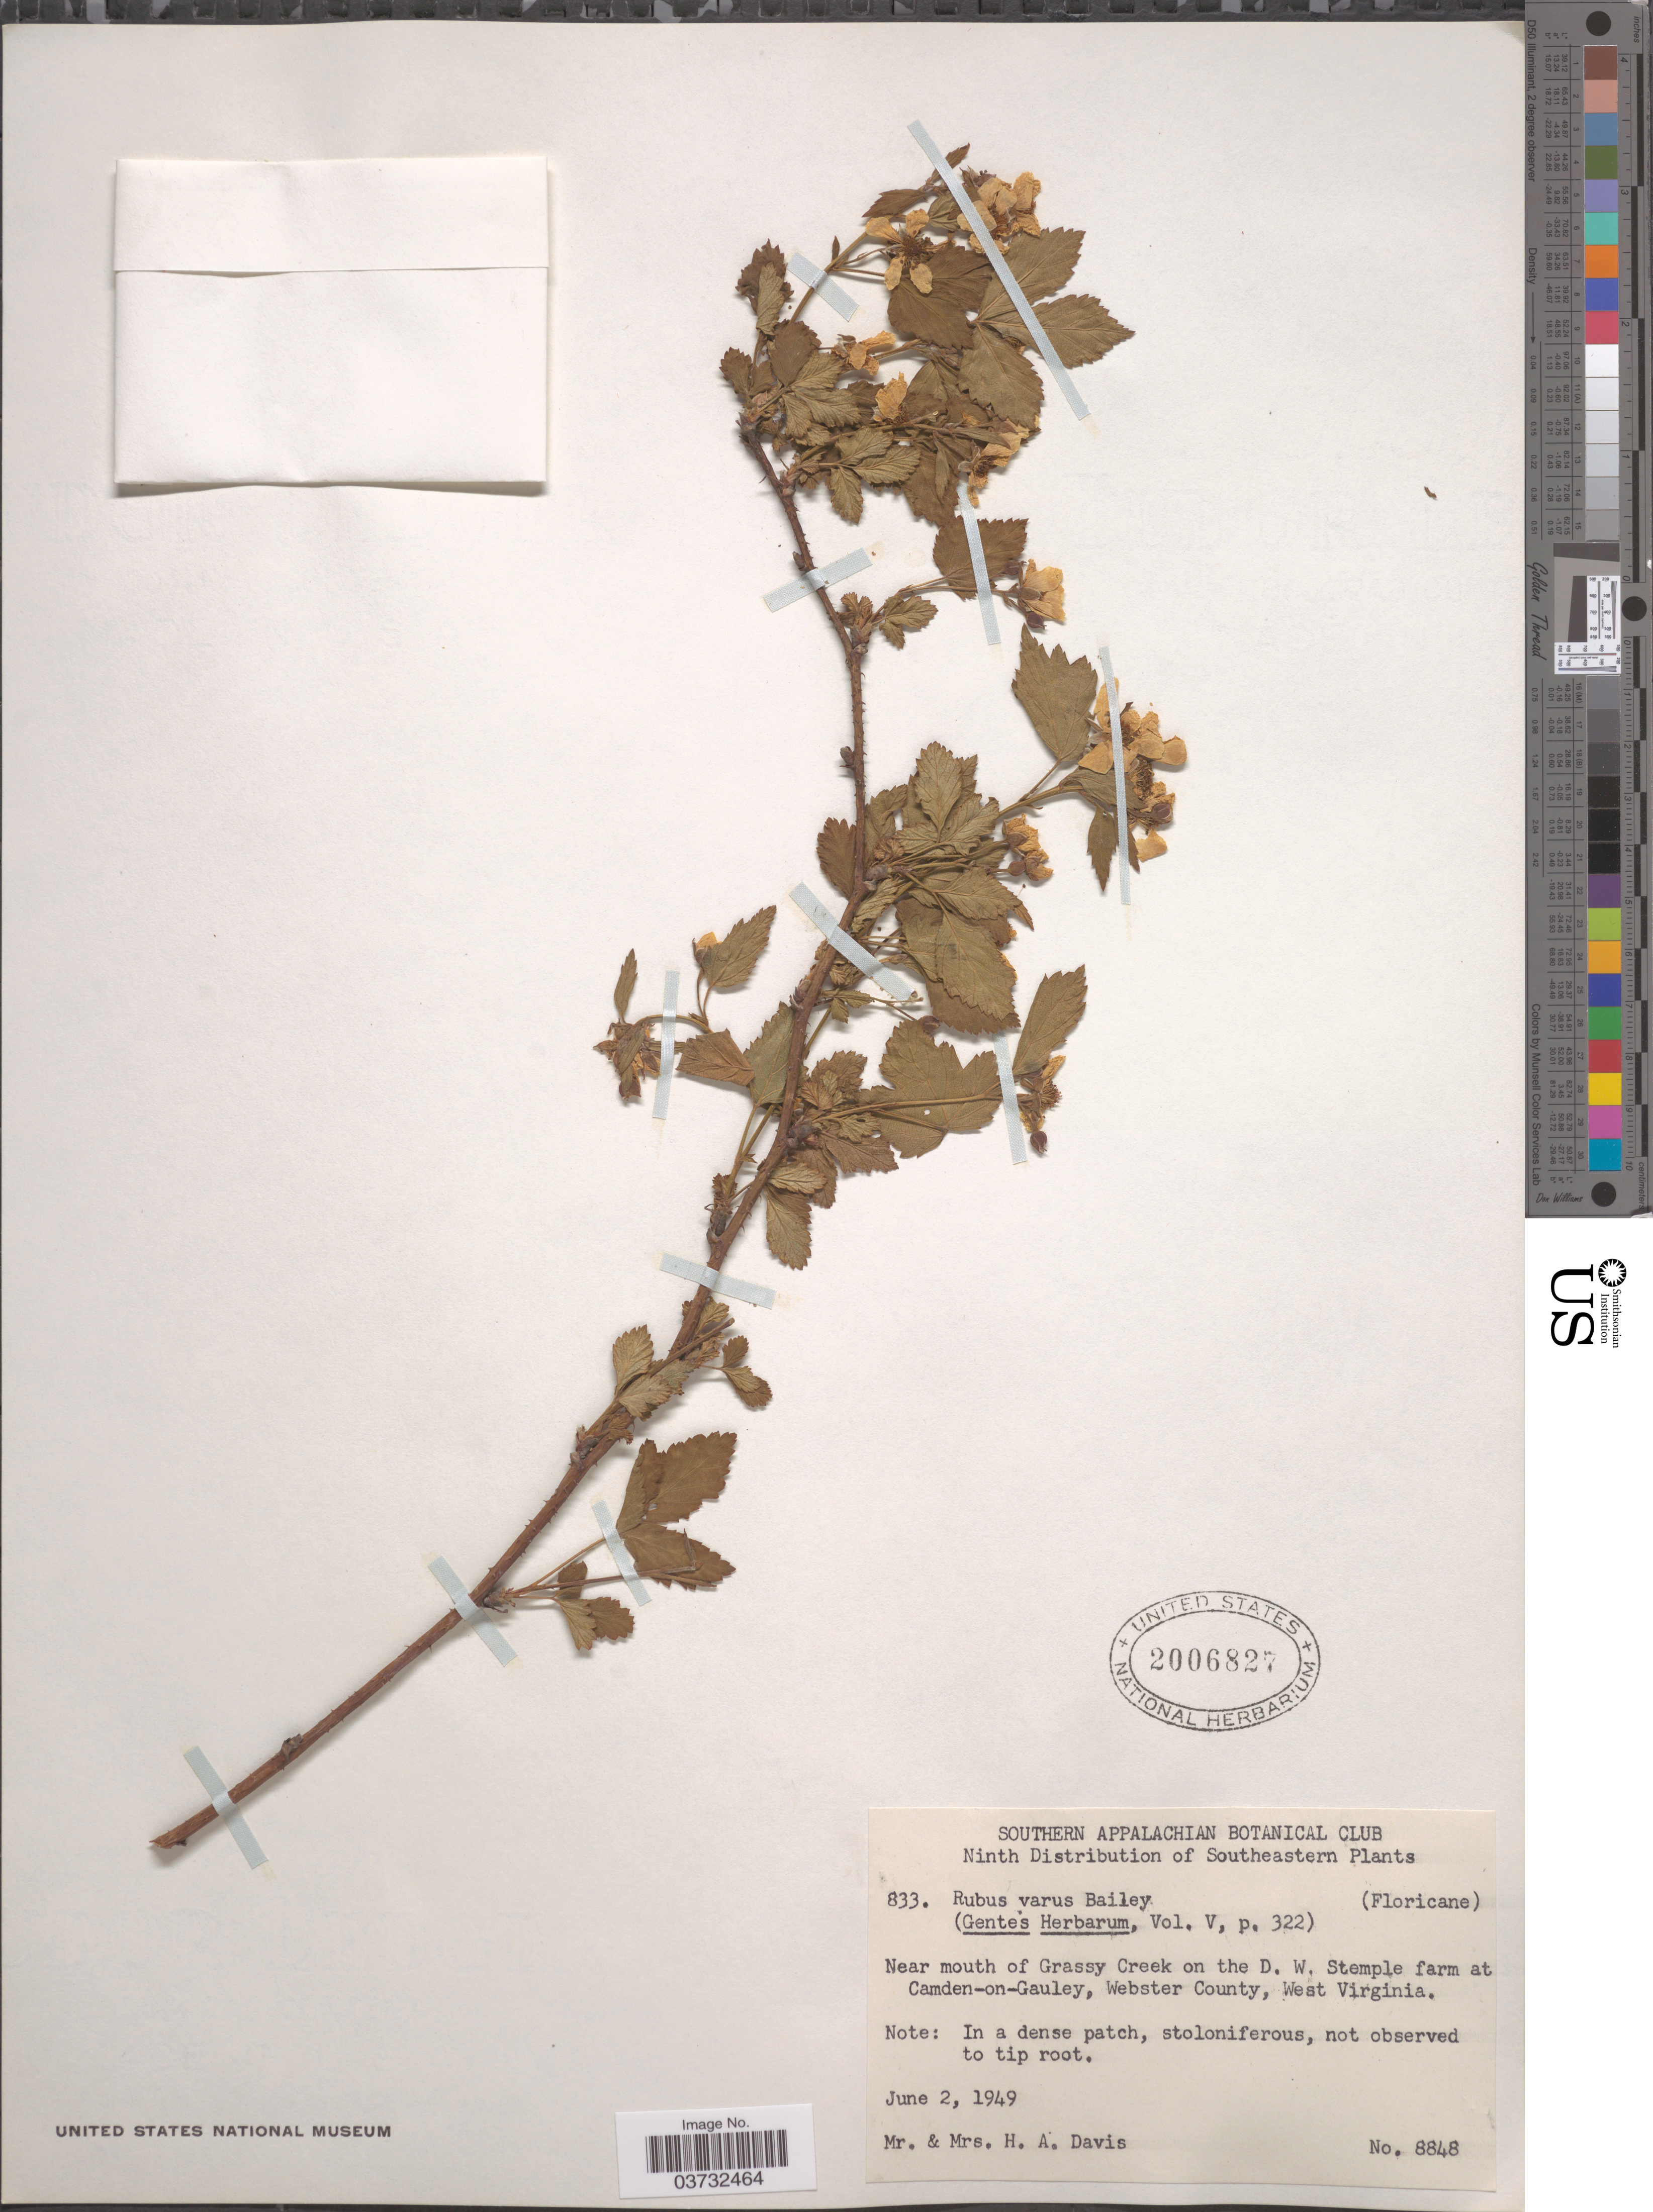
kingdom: Plantae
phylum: Tracheophyta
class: Magnoliopsida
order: Rosales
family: Rosaceae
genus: Rubus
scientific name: Rubus varus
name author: L.H. Bailey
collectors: H. Davis & H. Davis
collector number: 8848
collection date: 1949-06-02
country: United States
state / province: West Virginia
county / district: Webster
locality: Near mouth of Grassy Creek on the D. W. Stemple farm at Camden-on-Gauley, Webster County.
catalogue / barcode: US 2006827